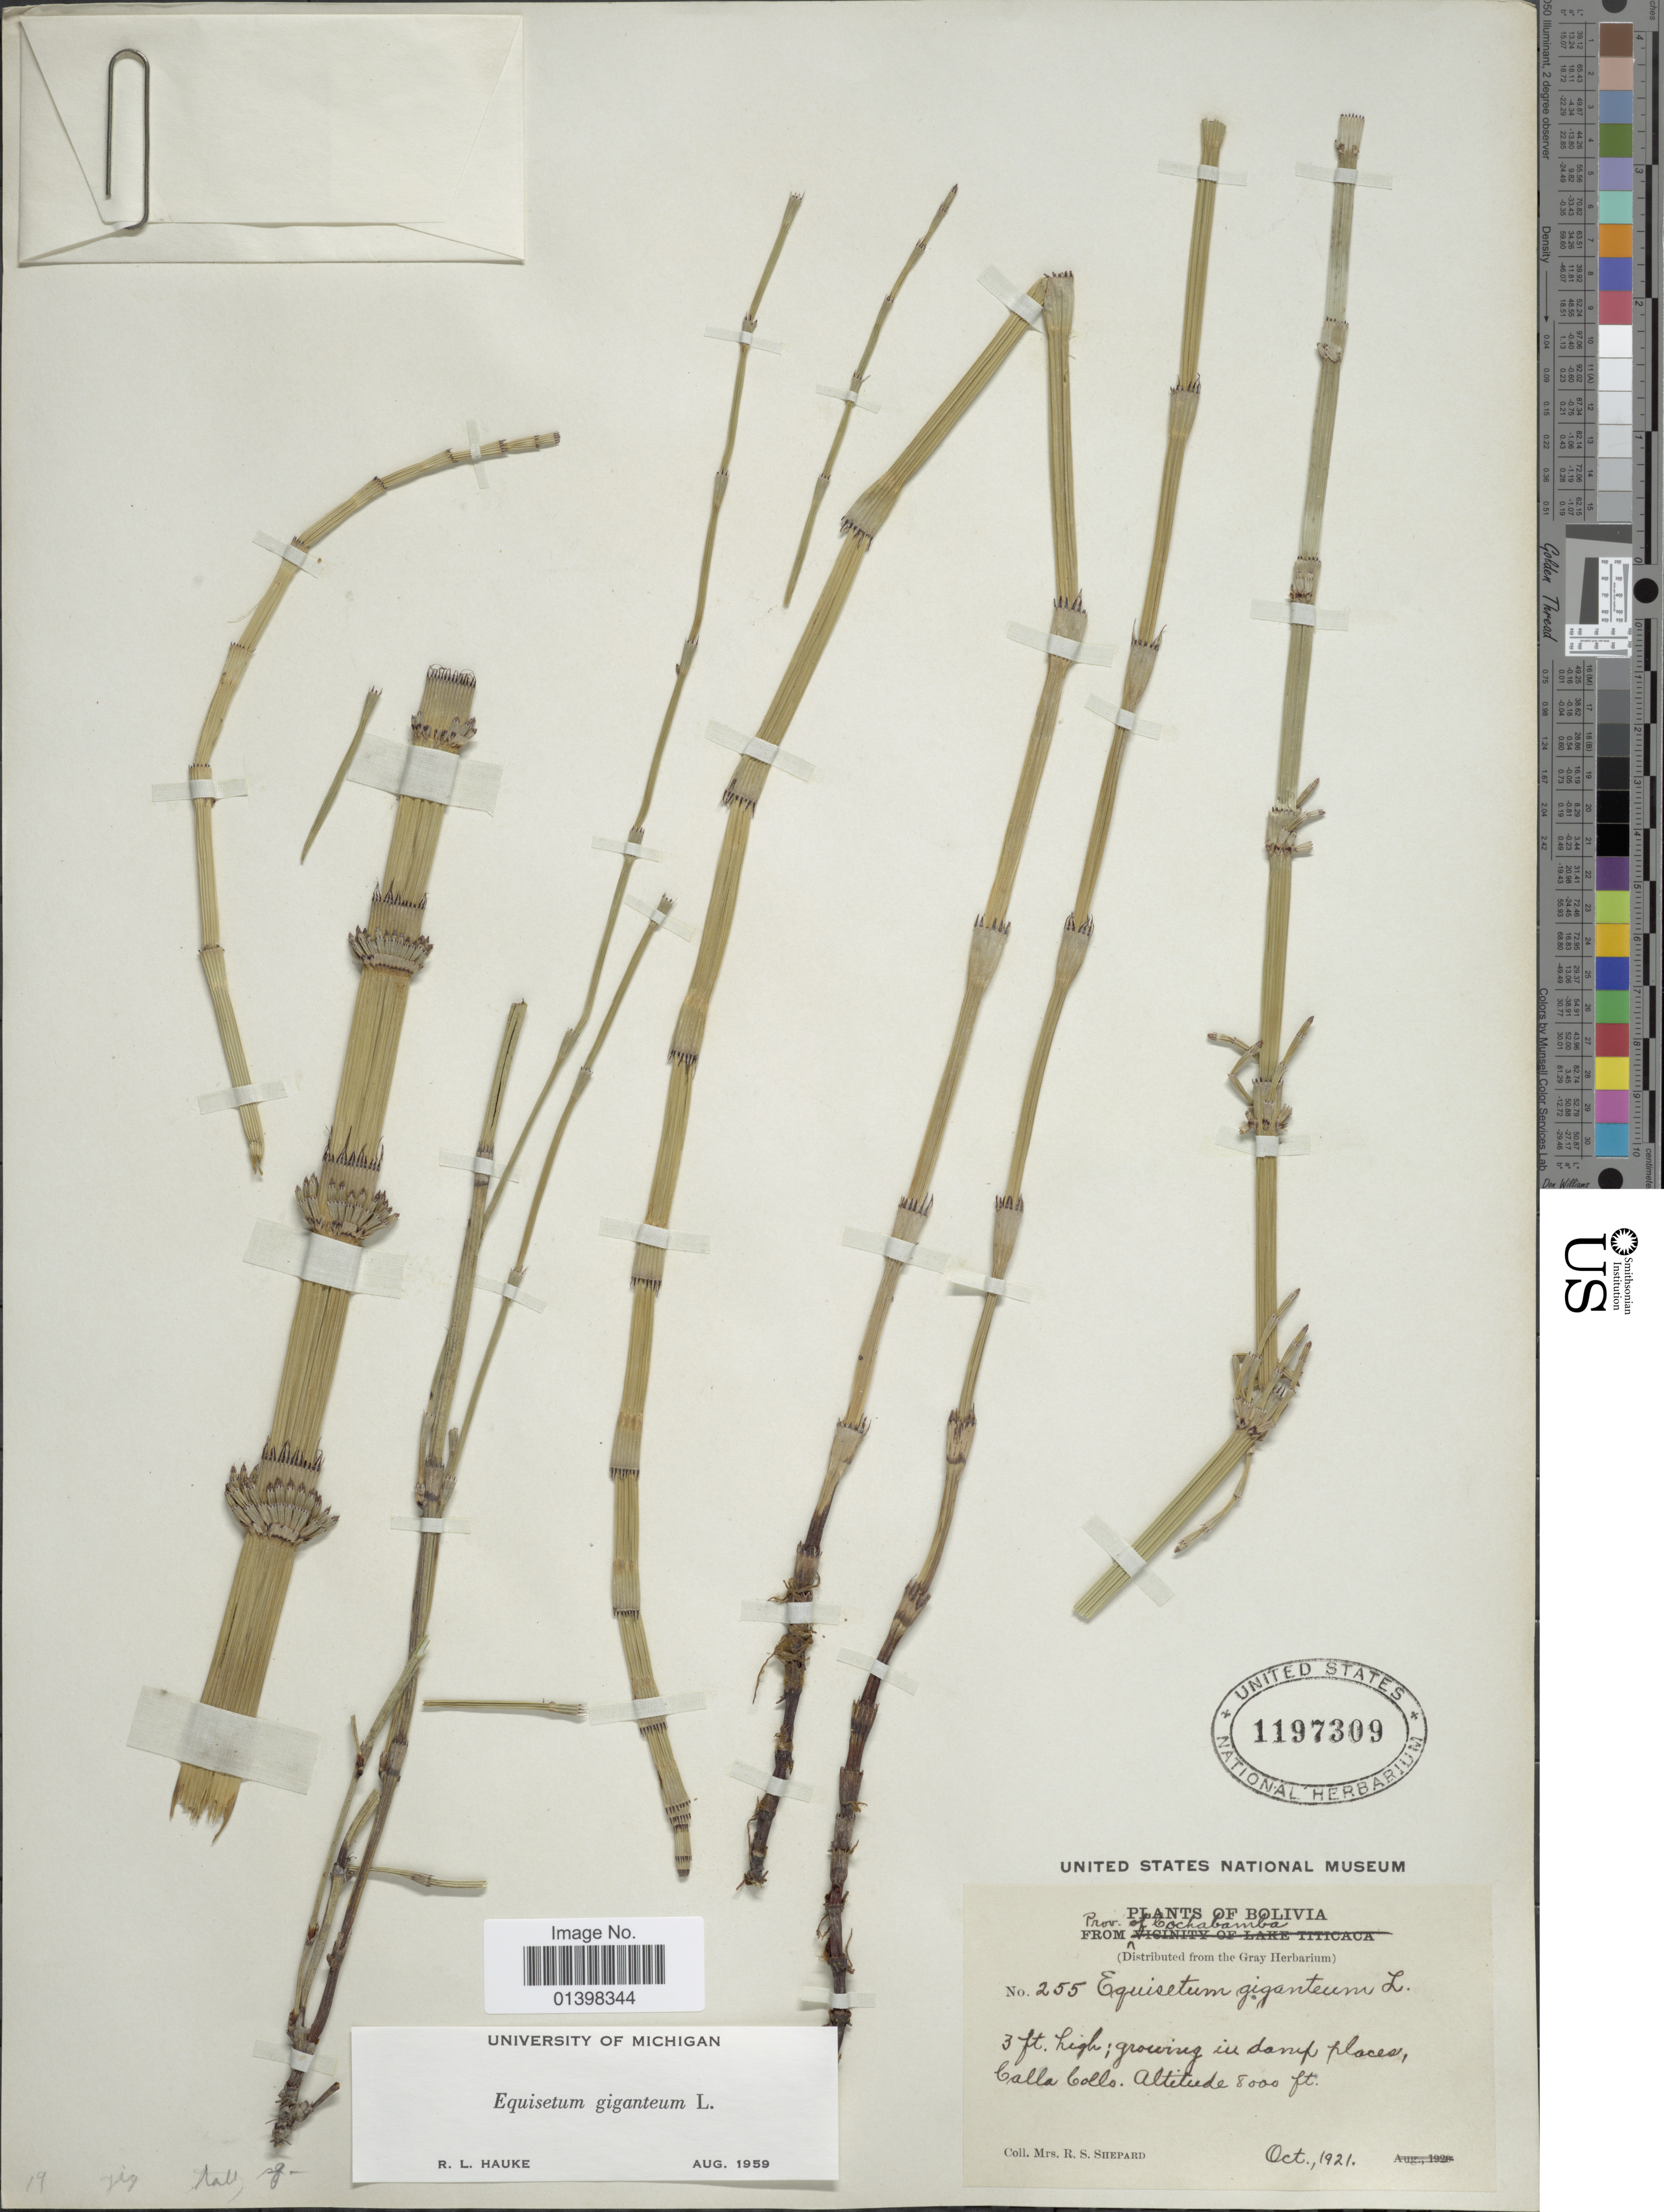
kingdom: Plantae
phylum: Tracheophyta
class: Polypodiopsida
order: Equisetales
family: Equisetaceae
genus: Equisetum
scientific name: Equisetum giganteum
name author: L.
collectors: R. Shepard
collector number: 255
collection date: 1921-10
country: Bolivia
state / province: Cochabamba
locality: Calla collo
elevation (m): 2438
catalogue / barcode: US 1197309